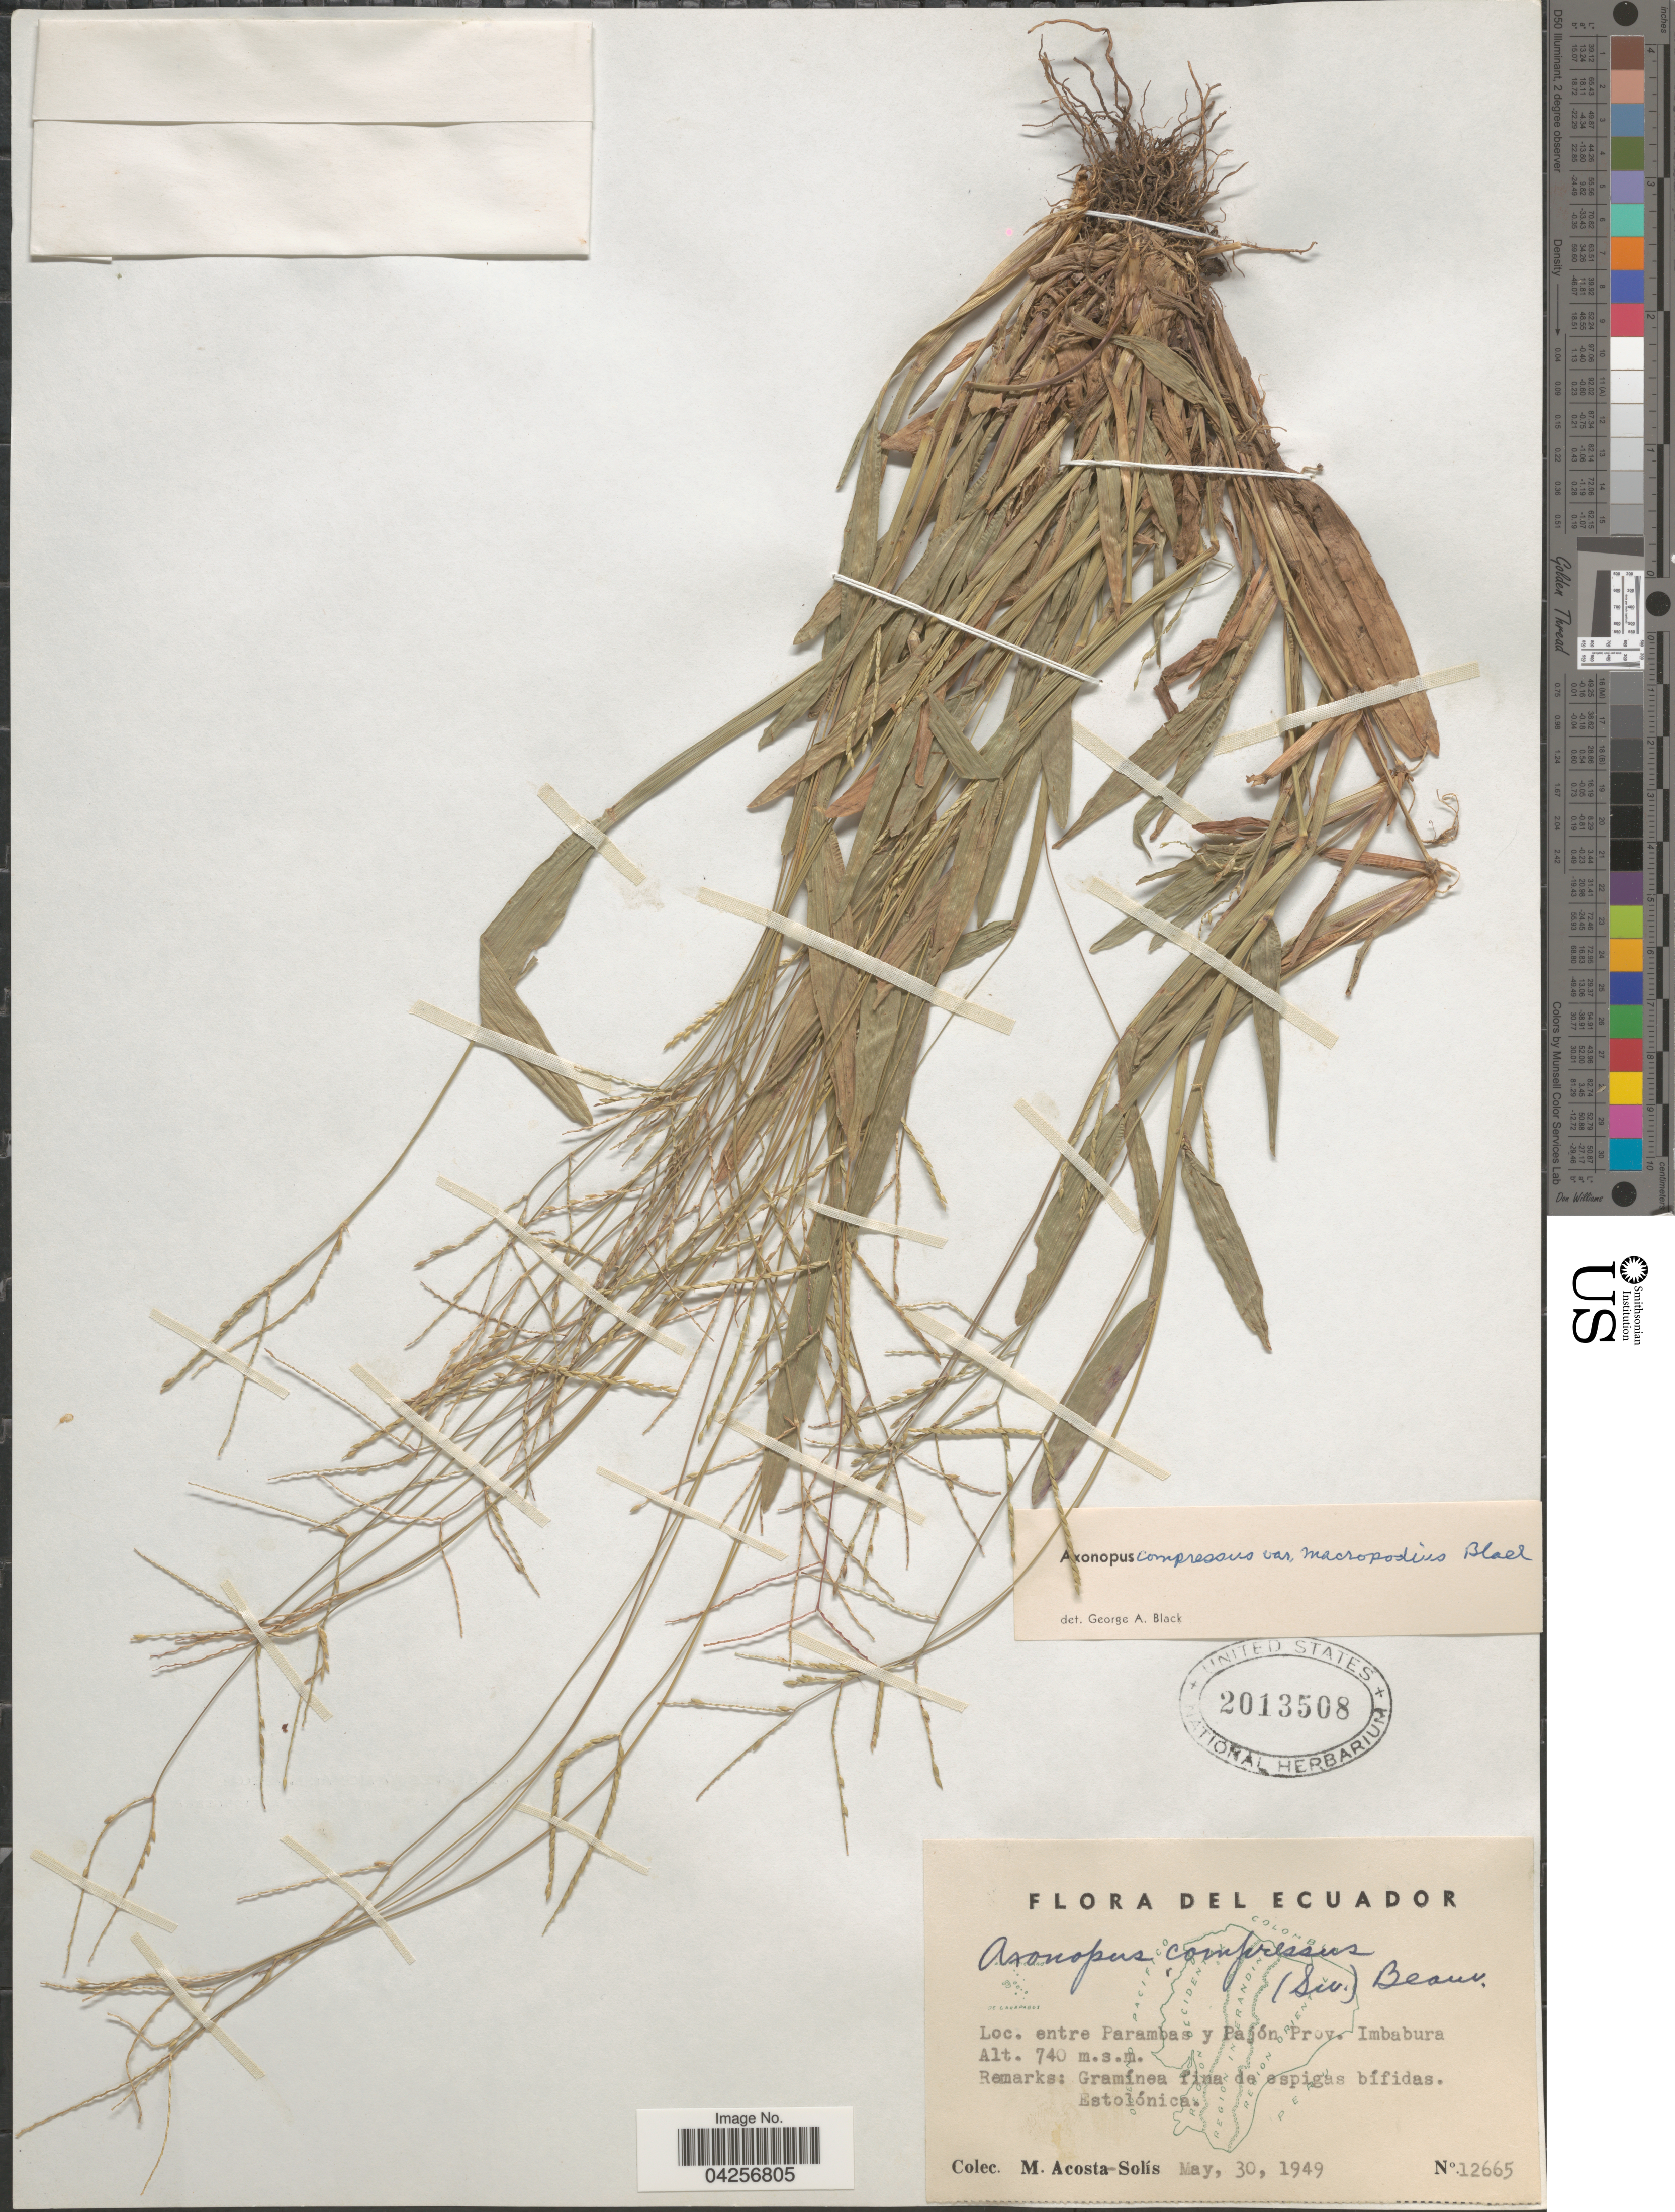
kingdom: Plantae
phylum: Tracheophyta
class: Liliopsida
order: Poales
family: Poaceae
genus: Axonopus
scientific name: Axonopus compressus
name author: (Sw.) P. Beauv.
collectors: M. Acosta Solis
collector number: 12665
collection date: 1949-05-30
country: Ecuador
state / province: Imbabura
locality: Entre Parambas y Pajón.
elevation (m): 740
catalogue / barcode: US 2013508